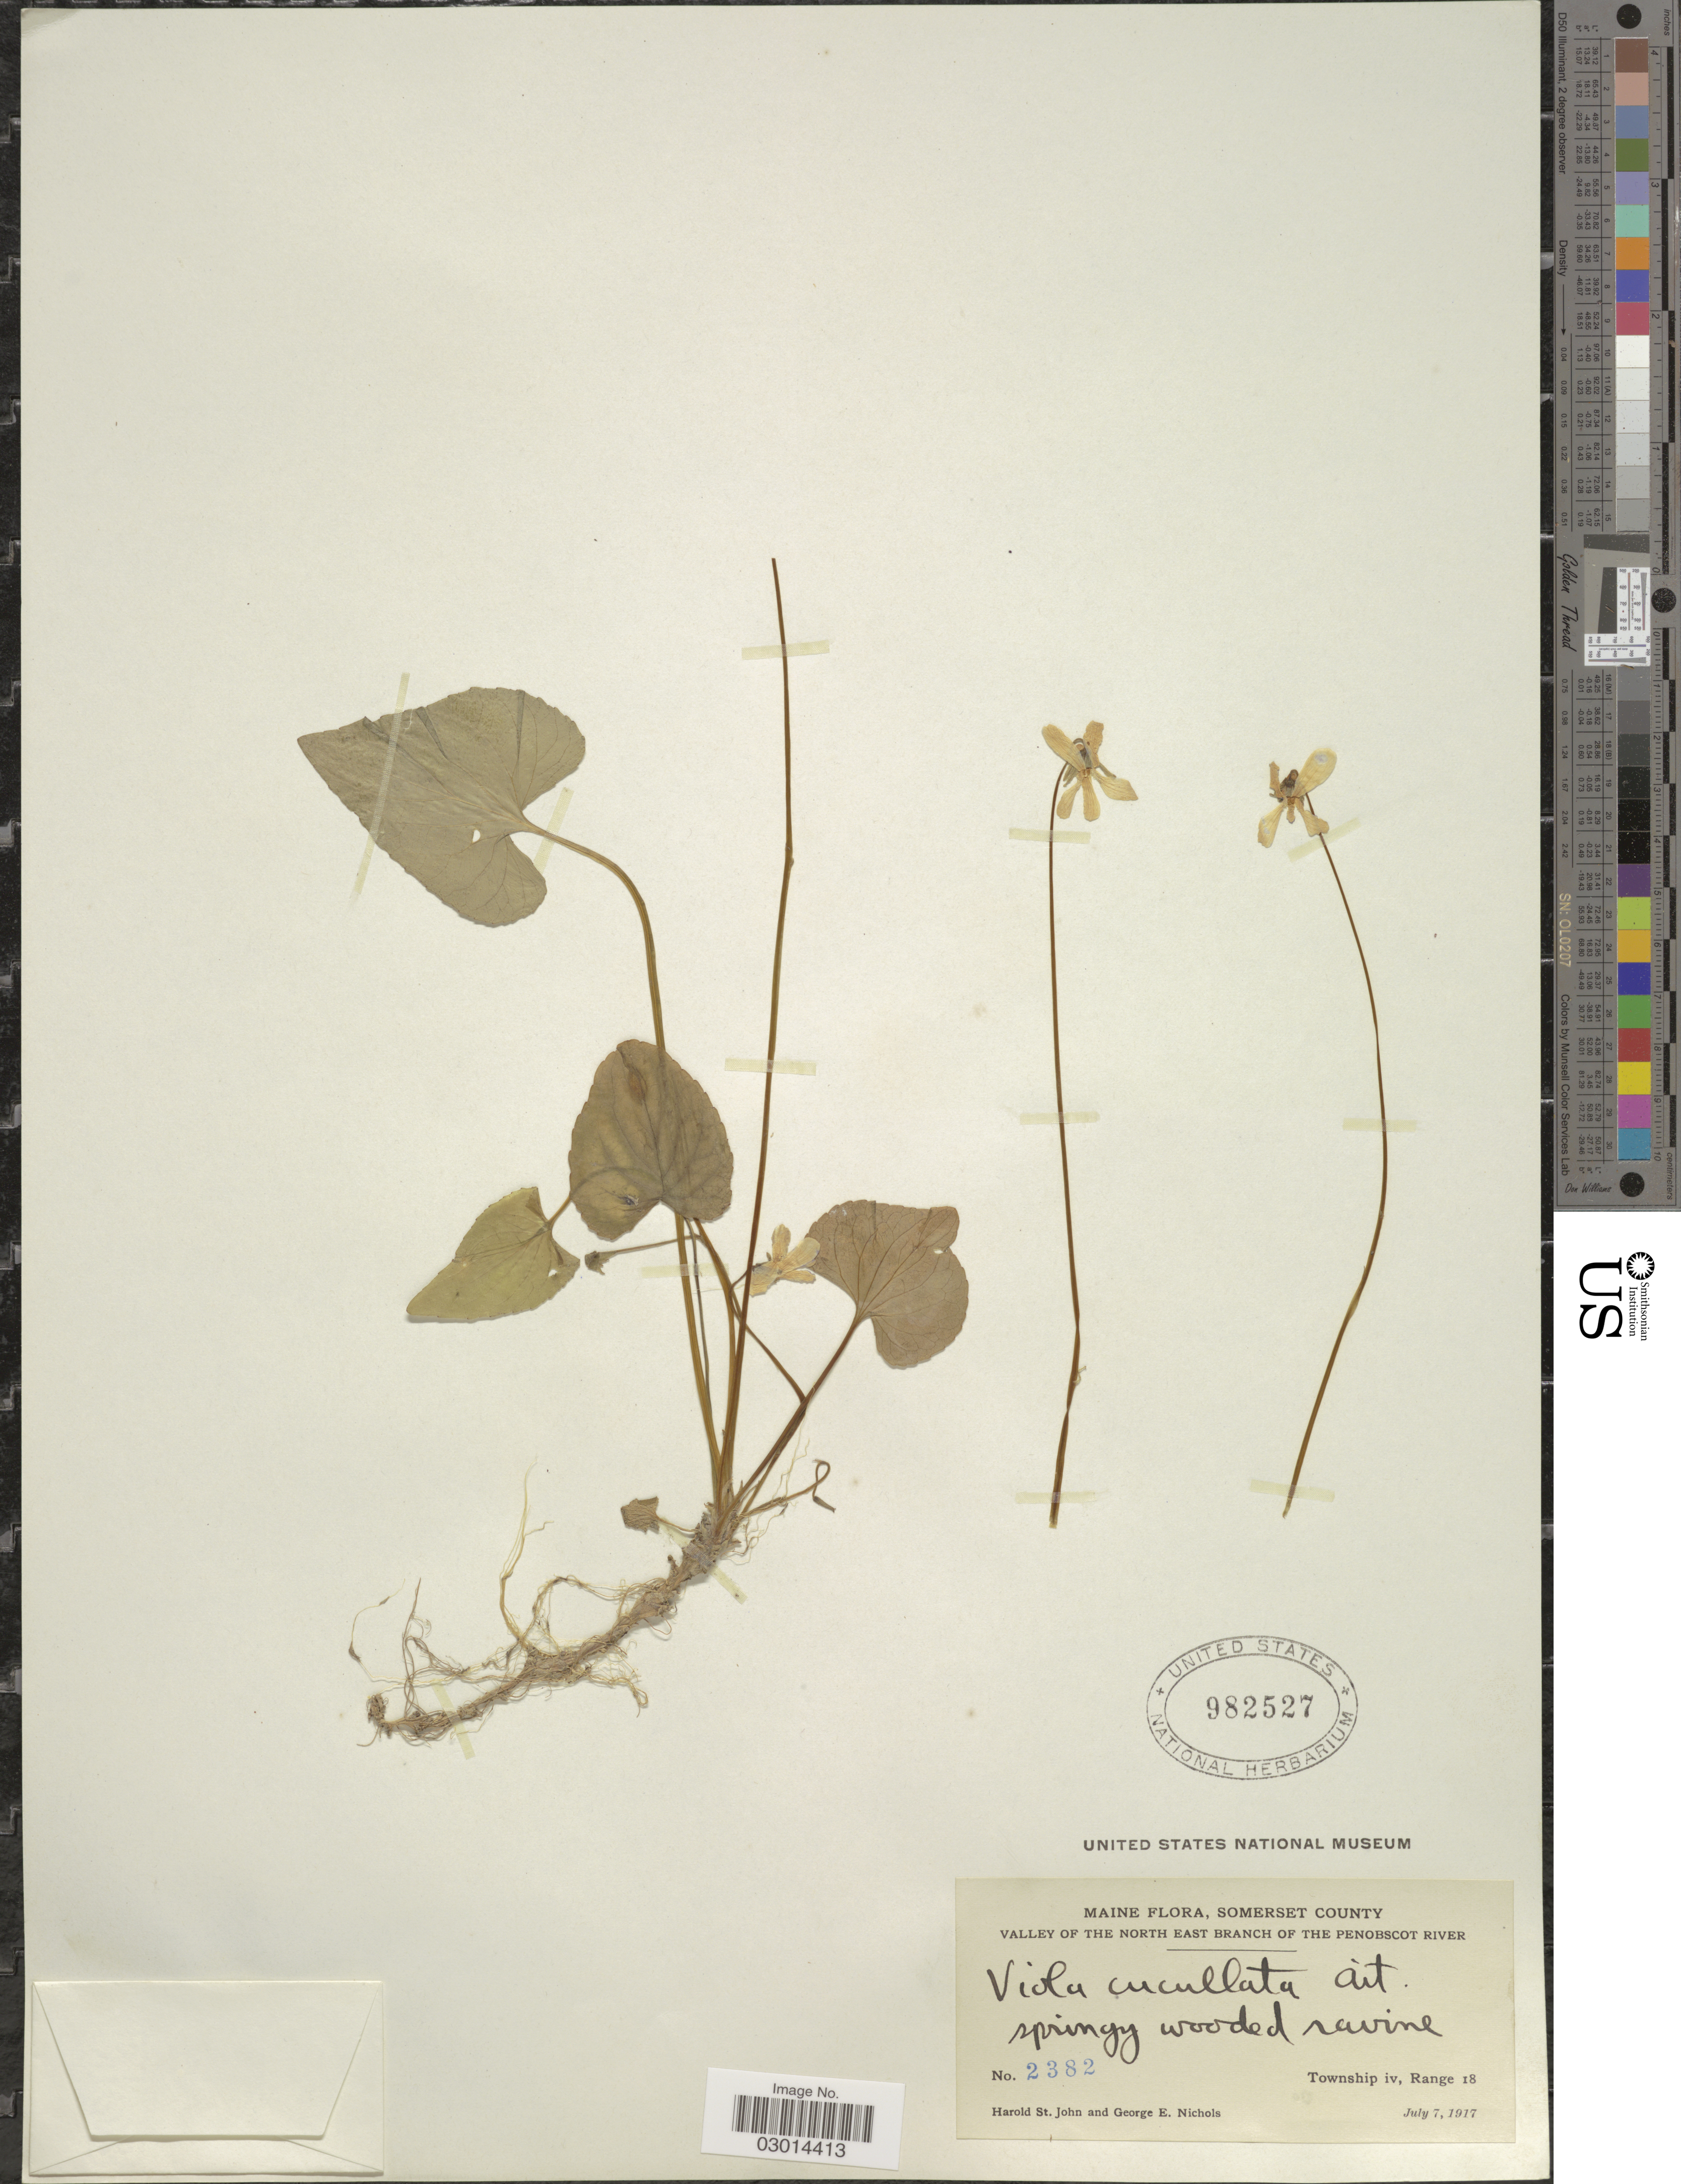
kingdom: Plantae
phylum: Tracheophyta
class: Magnoliopsida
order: Malpighiales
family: Violaceae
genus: Viola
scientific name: Viola cucullata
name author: Aiton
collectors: H. St. John & G. E. Nichols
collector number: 2382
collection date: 1917-07-07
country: United States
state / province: Maine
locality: Somerset County, Valley of The North East Branch of The Penobscot River, Township iv, Range 18.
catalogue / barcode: US 982527